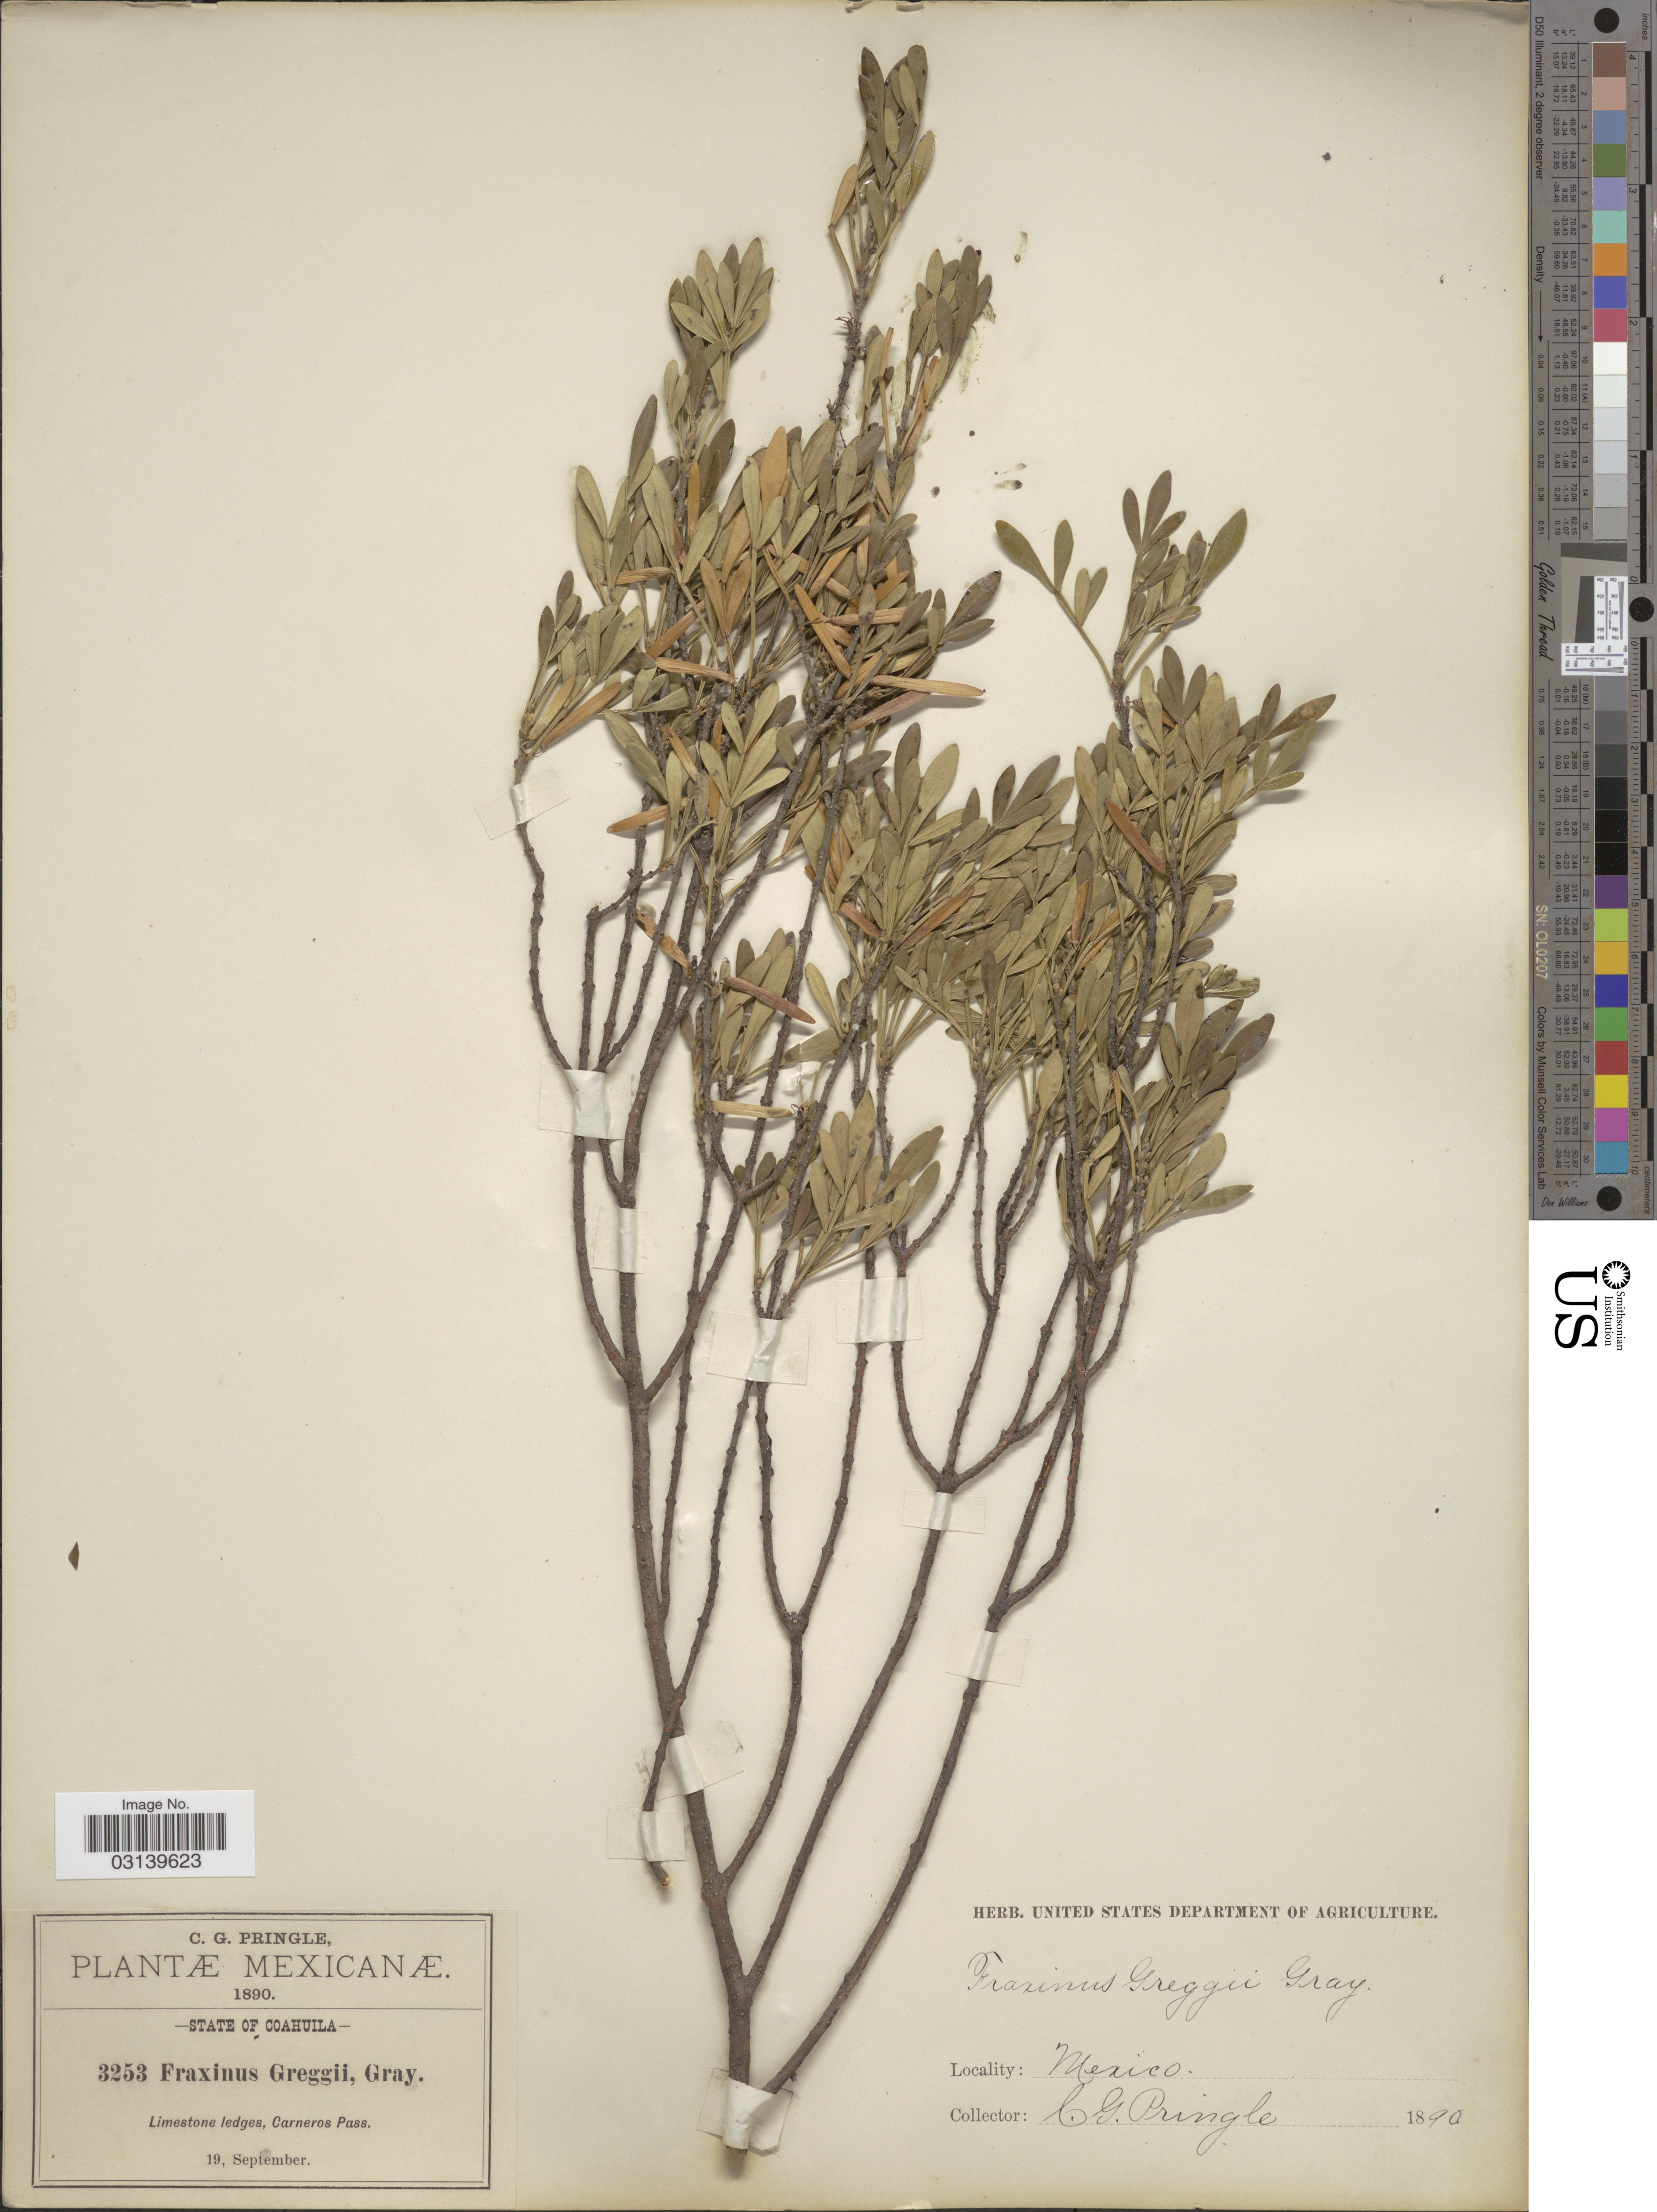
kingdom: Plantae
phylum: Tracheophyta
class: Magnoliopsida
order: Lamiales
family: Oleaceae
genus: Fraxinus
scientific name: Fraxinus greggii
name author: A. Gray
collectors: C. G. Pringle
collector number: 3253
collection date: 1890-09-19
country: Mexico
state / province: Coahuila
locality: Carneros Pass.